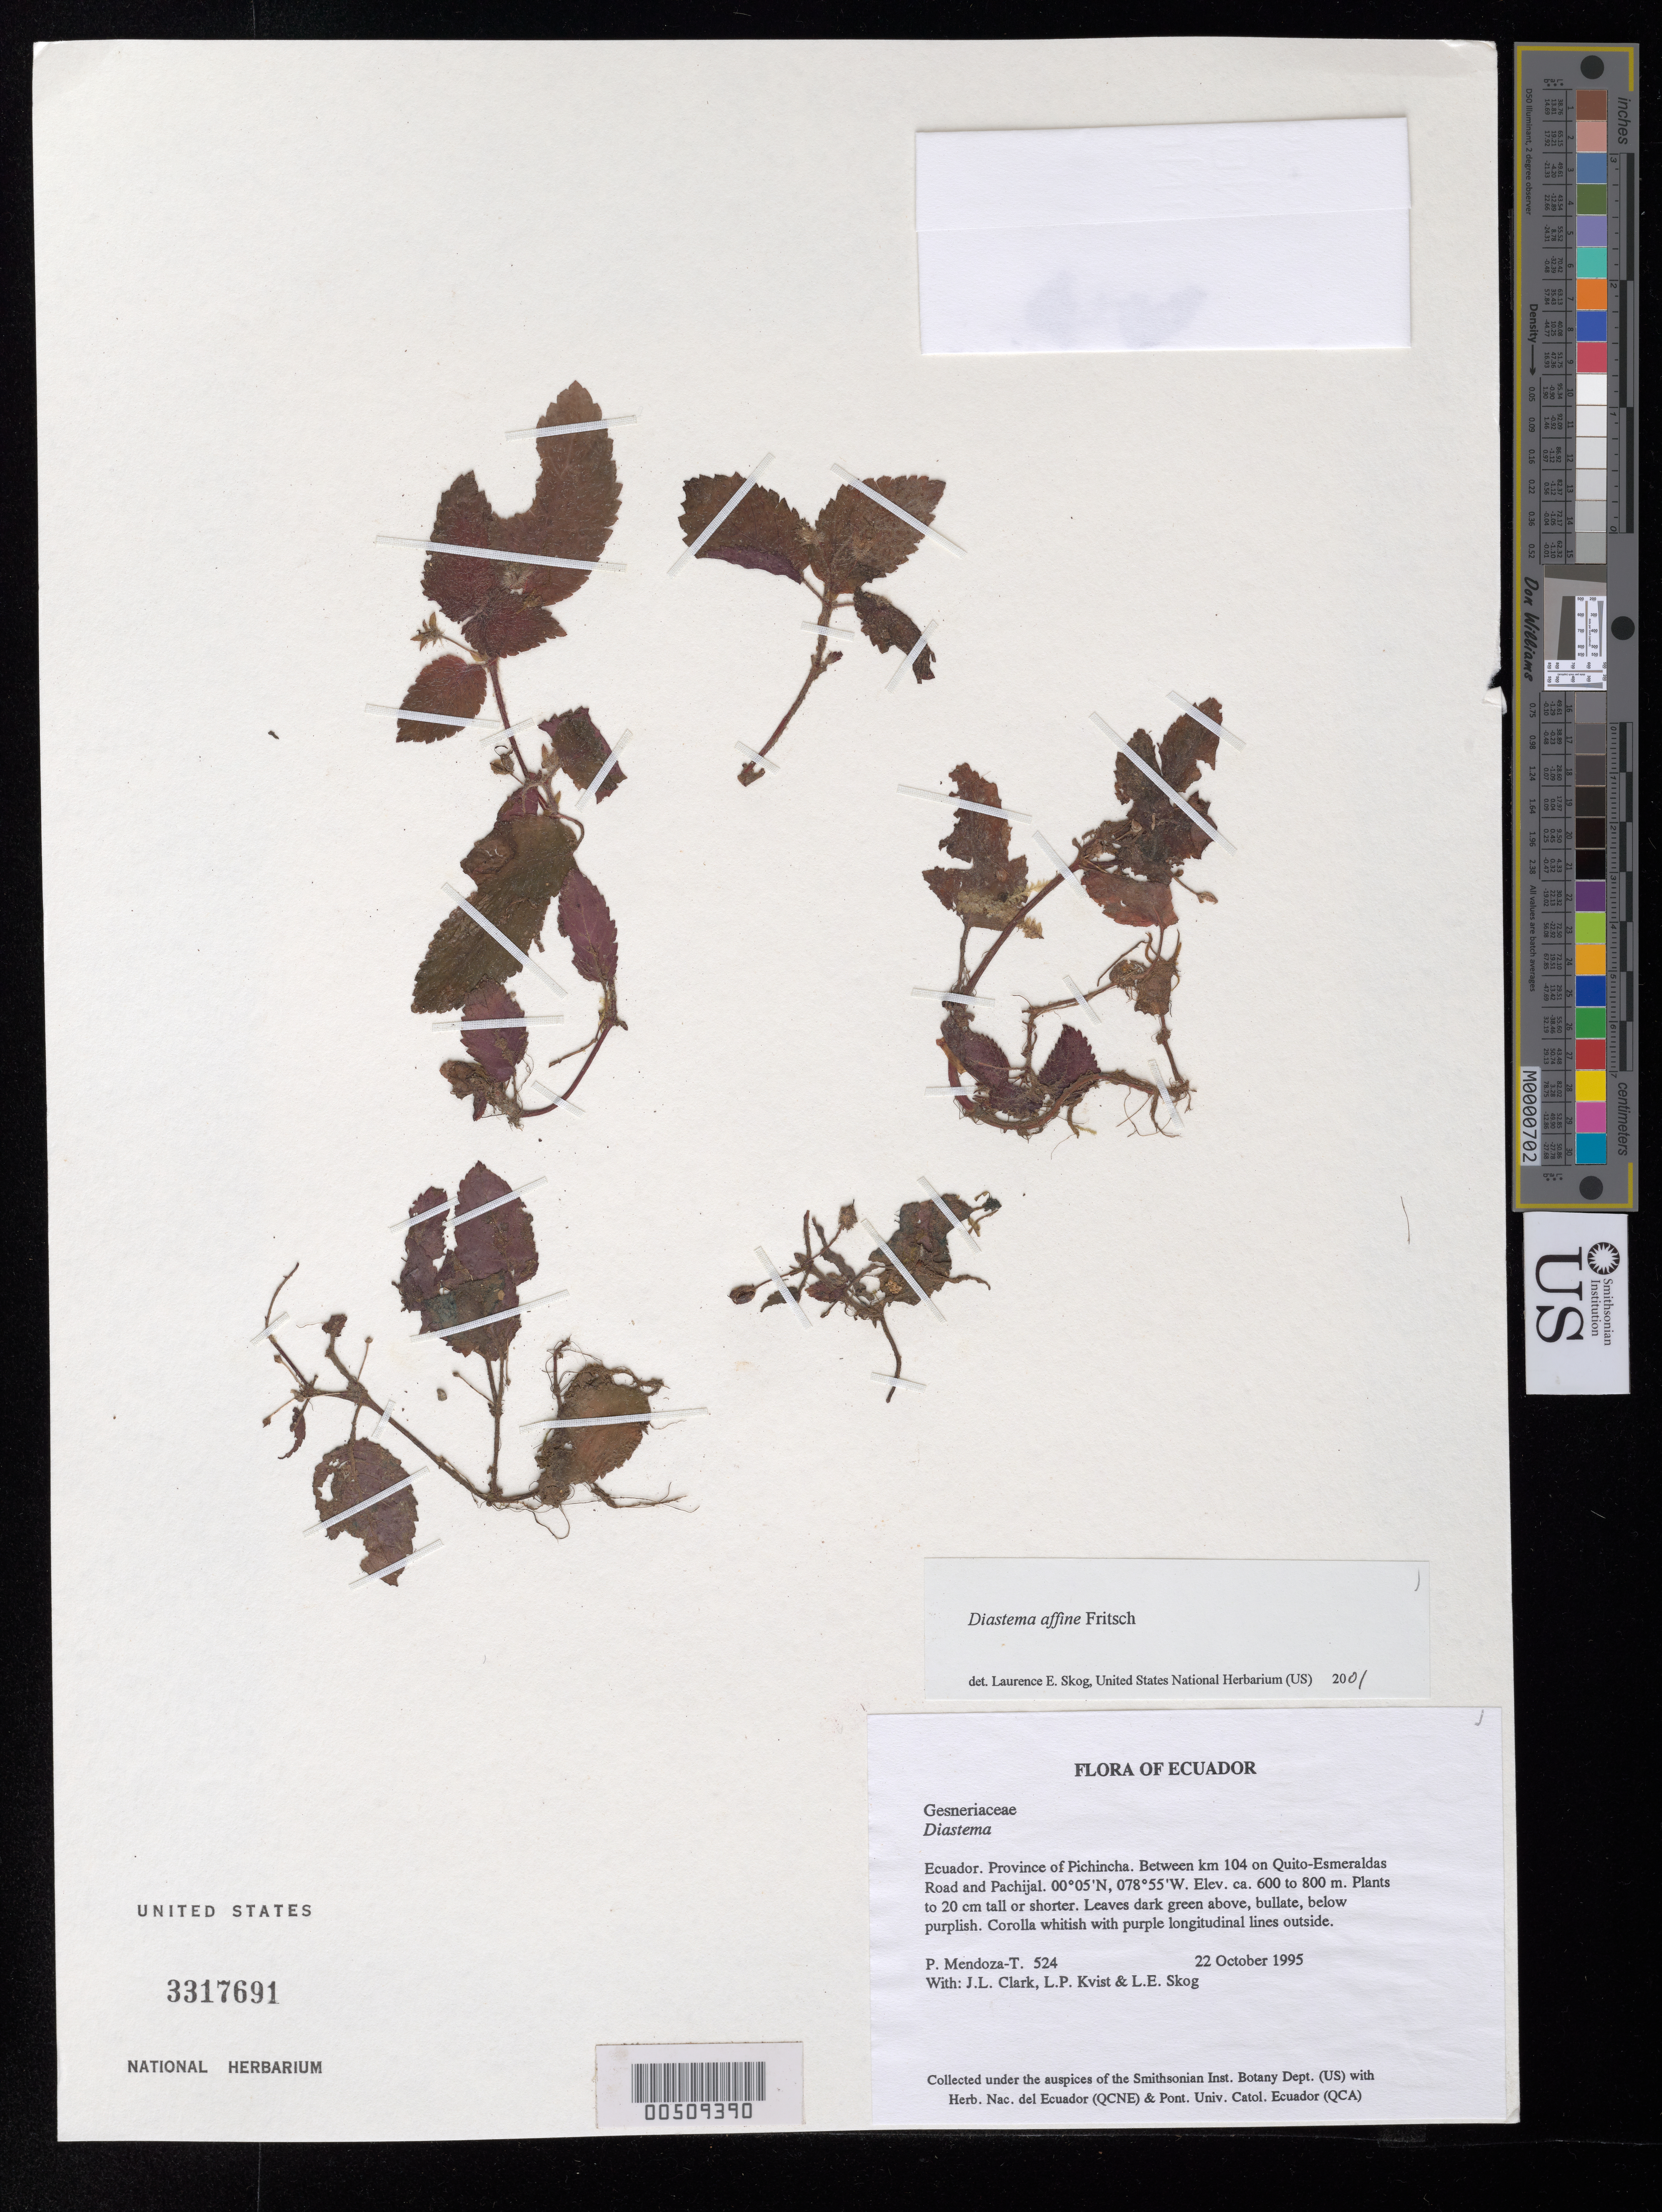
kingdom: Plantae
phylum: Tracheophyta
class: Magnoliopsida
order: Lamiales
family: Gesneriaceae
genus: Diastema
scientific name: Diastema affine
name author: Fritsch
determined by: Skog, Laurence E.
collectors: P. Mendoza-T., J. L. Clark, L. P. Kvist & L. E. Skog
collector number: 524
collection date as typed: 22 Oct 1995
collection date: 1995-10-22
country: Ecuador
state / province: Pichincha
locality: Between km 104 on Quito-Esmeraldas Road and Pachijal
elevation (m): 600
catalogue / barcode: US 3317691